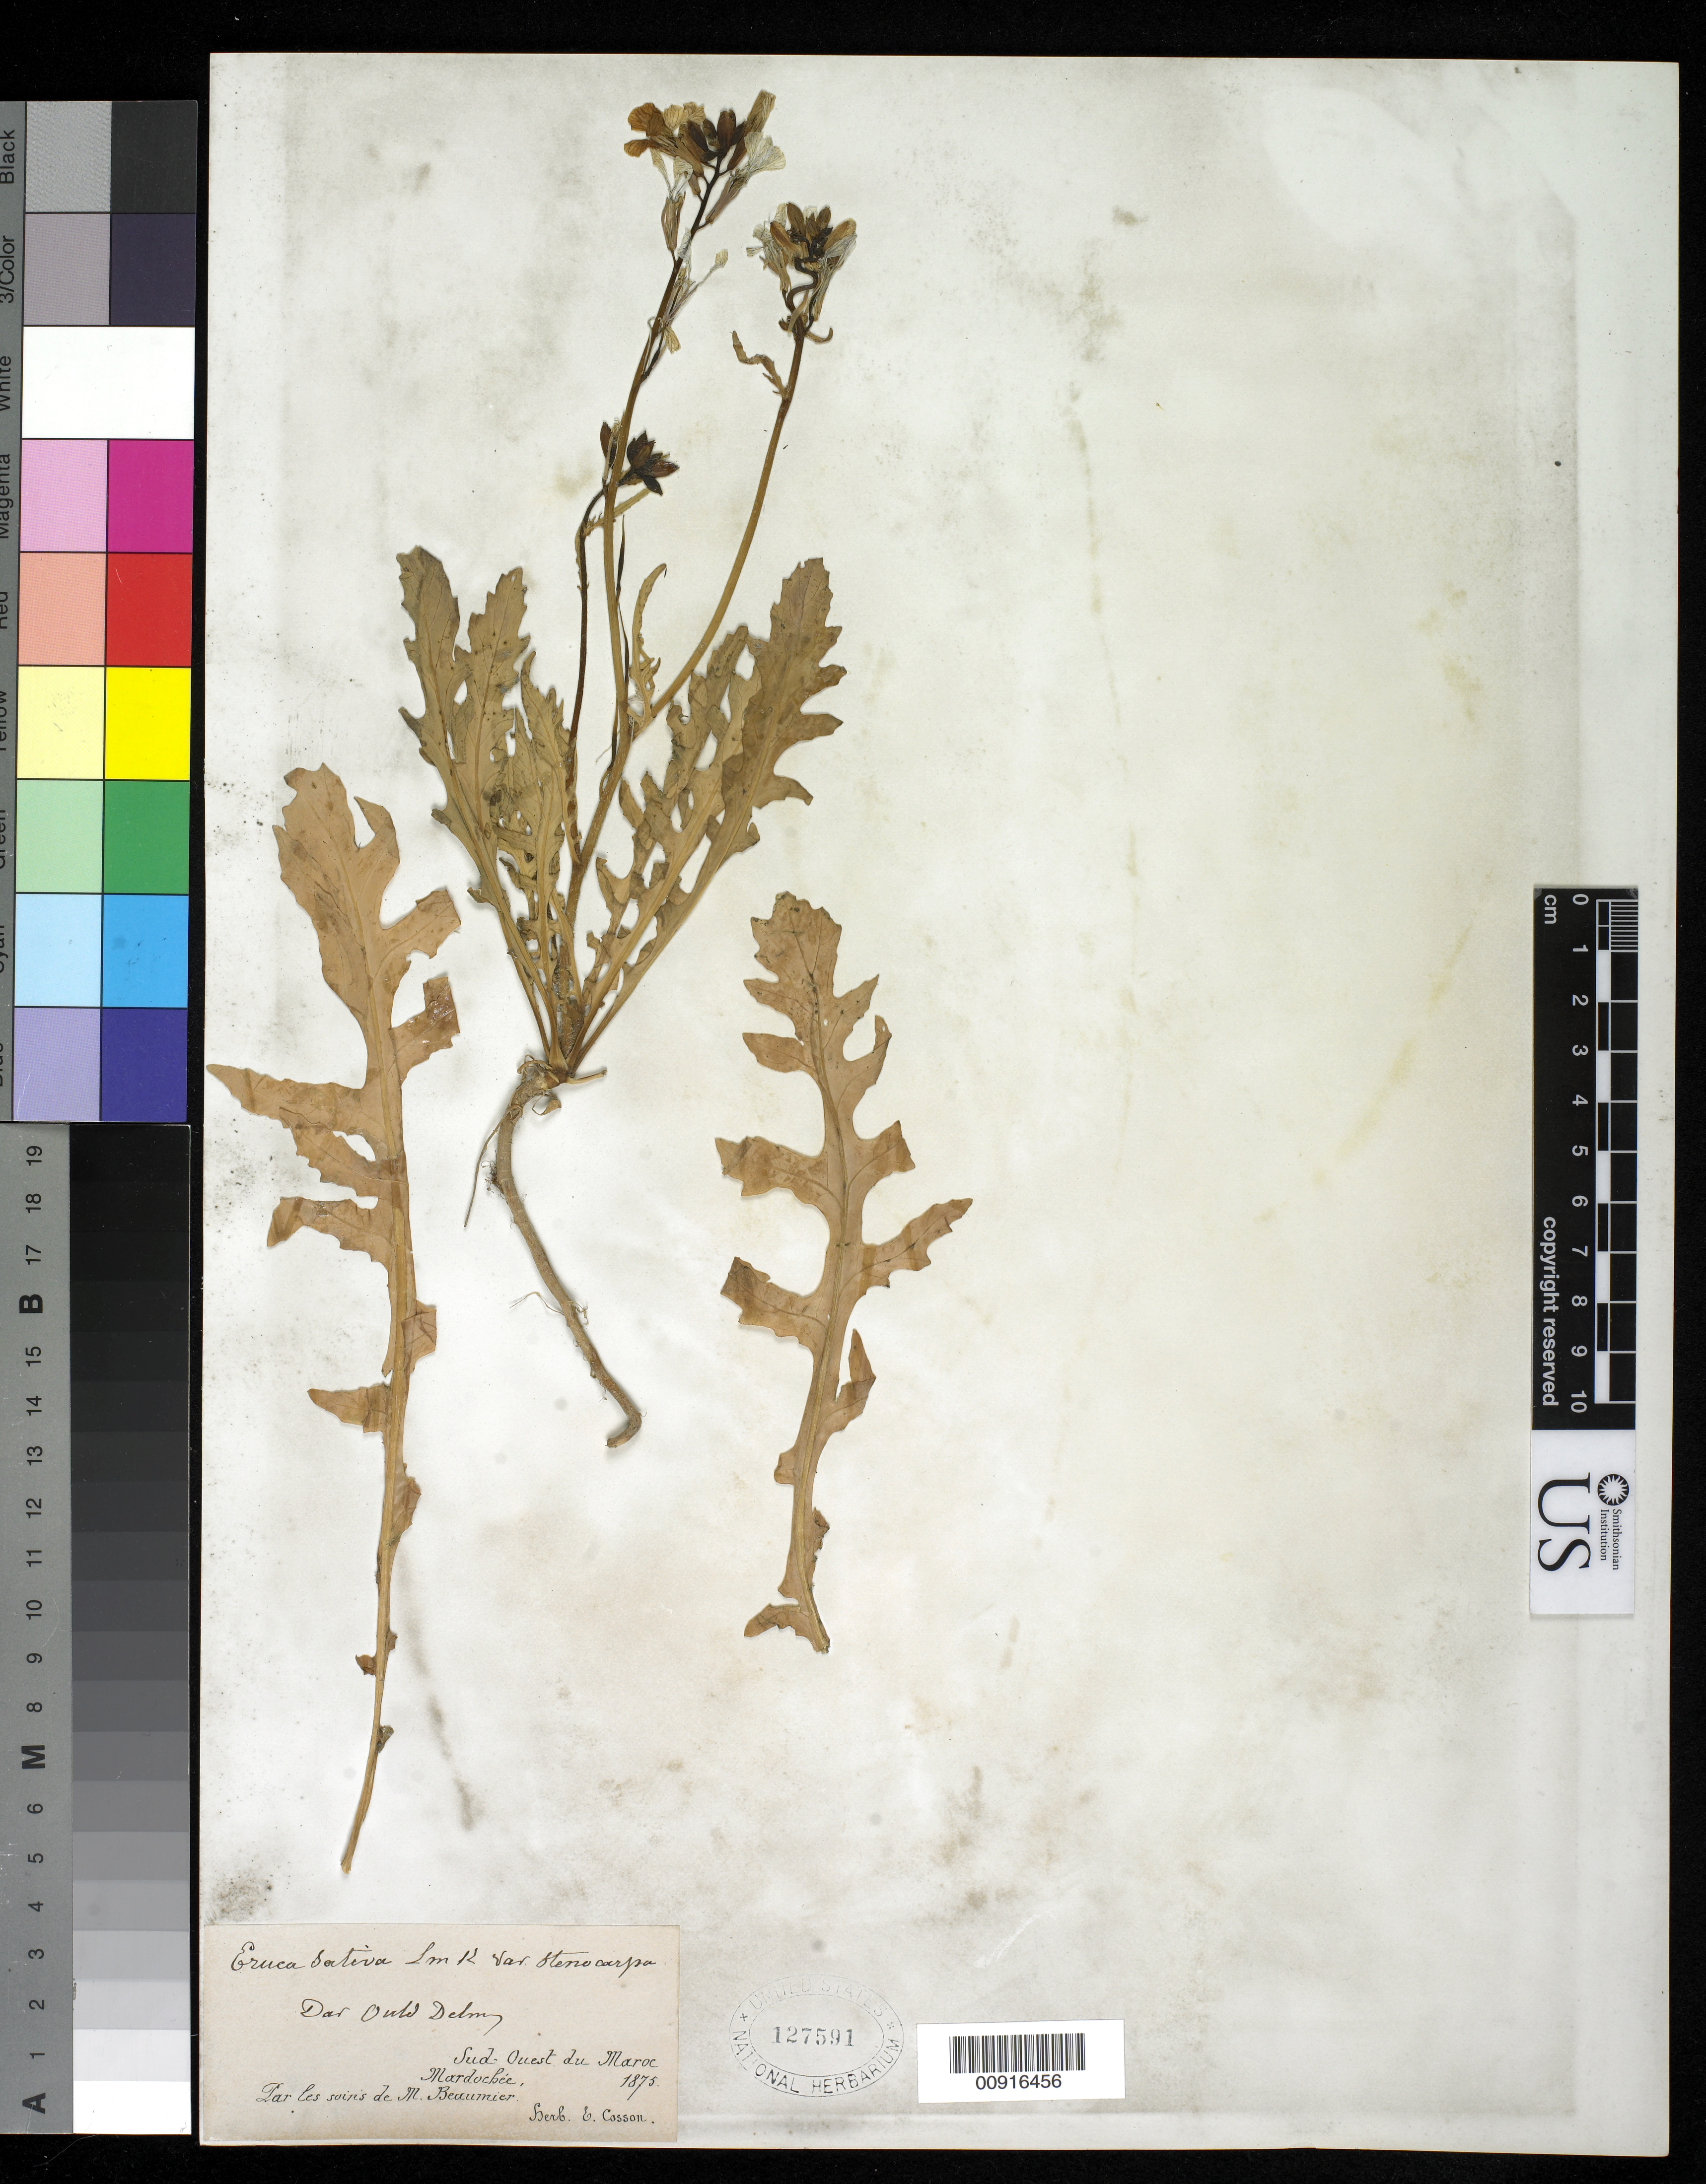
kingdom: Plantae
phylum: Tracheophyta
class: Magnoliopsida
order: Brassicales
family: Brassicaceae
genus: Eruca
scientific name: Eruca sativa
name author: Mill.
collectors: Casson, E.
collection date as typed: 1875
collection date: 1875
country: Morocco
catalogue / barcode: US 127591